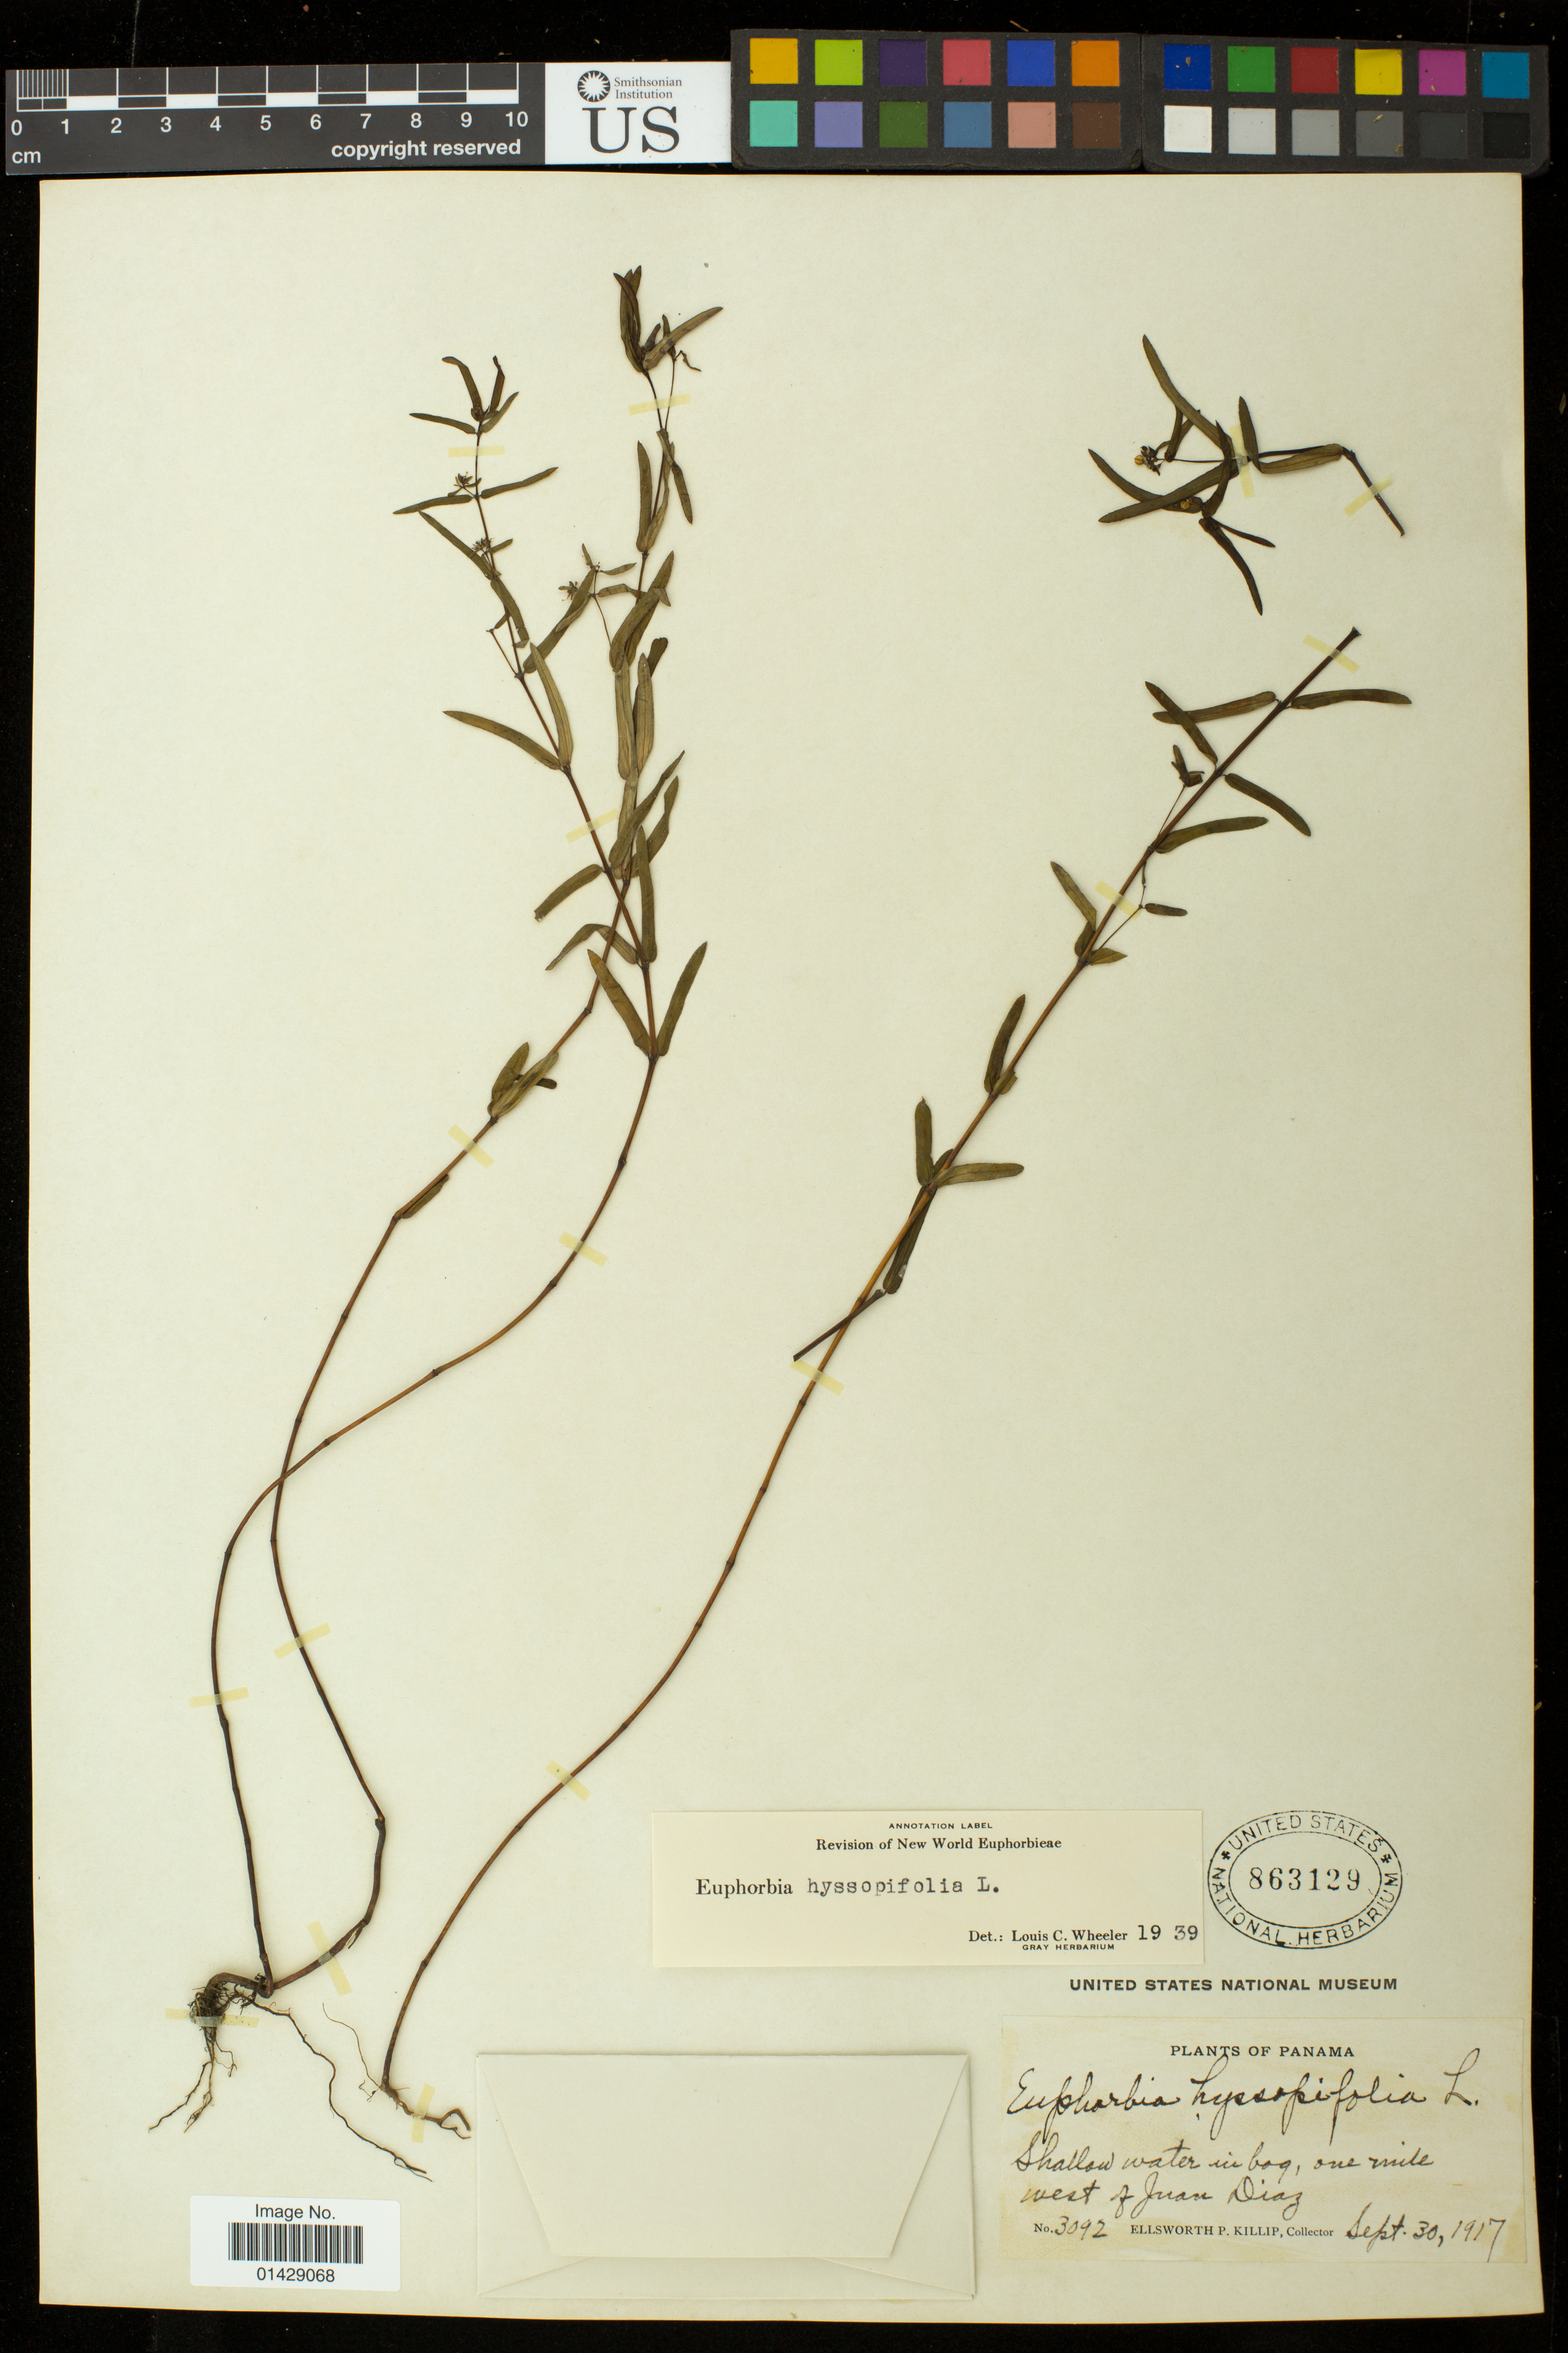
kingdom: Plantae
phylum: Tracheophyta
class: Magnoliopsida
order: Malpighiales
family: Euphorbiaceae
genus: Euphorbia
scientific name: Euphorbia hyssopifolia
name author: L.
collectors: E. P. Killip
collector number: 3092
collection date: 1917-09-30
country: Panama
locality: Shallow water in bog, one mile west of Juan Diaz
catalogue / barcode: US 863129